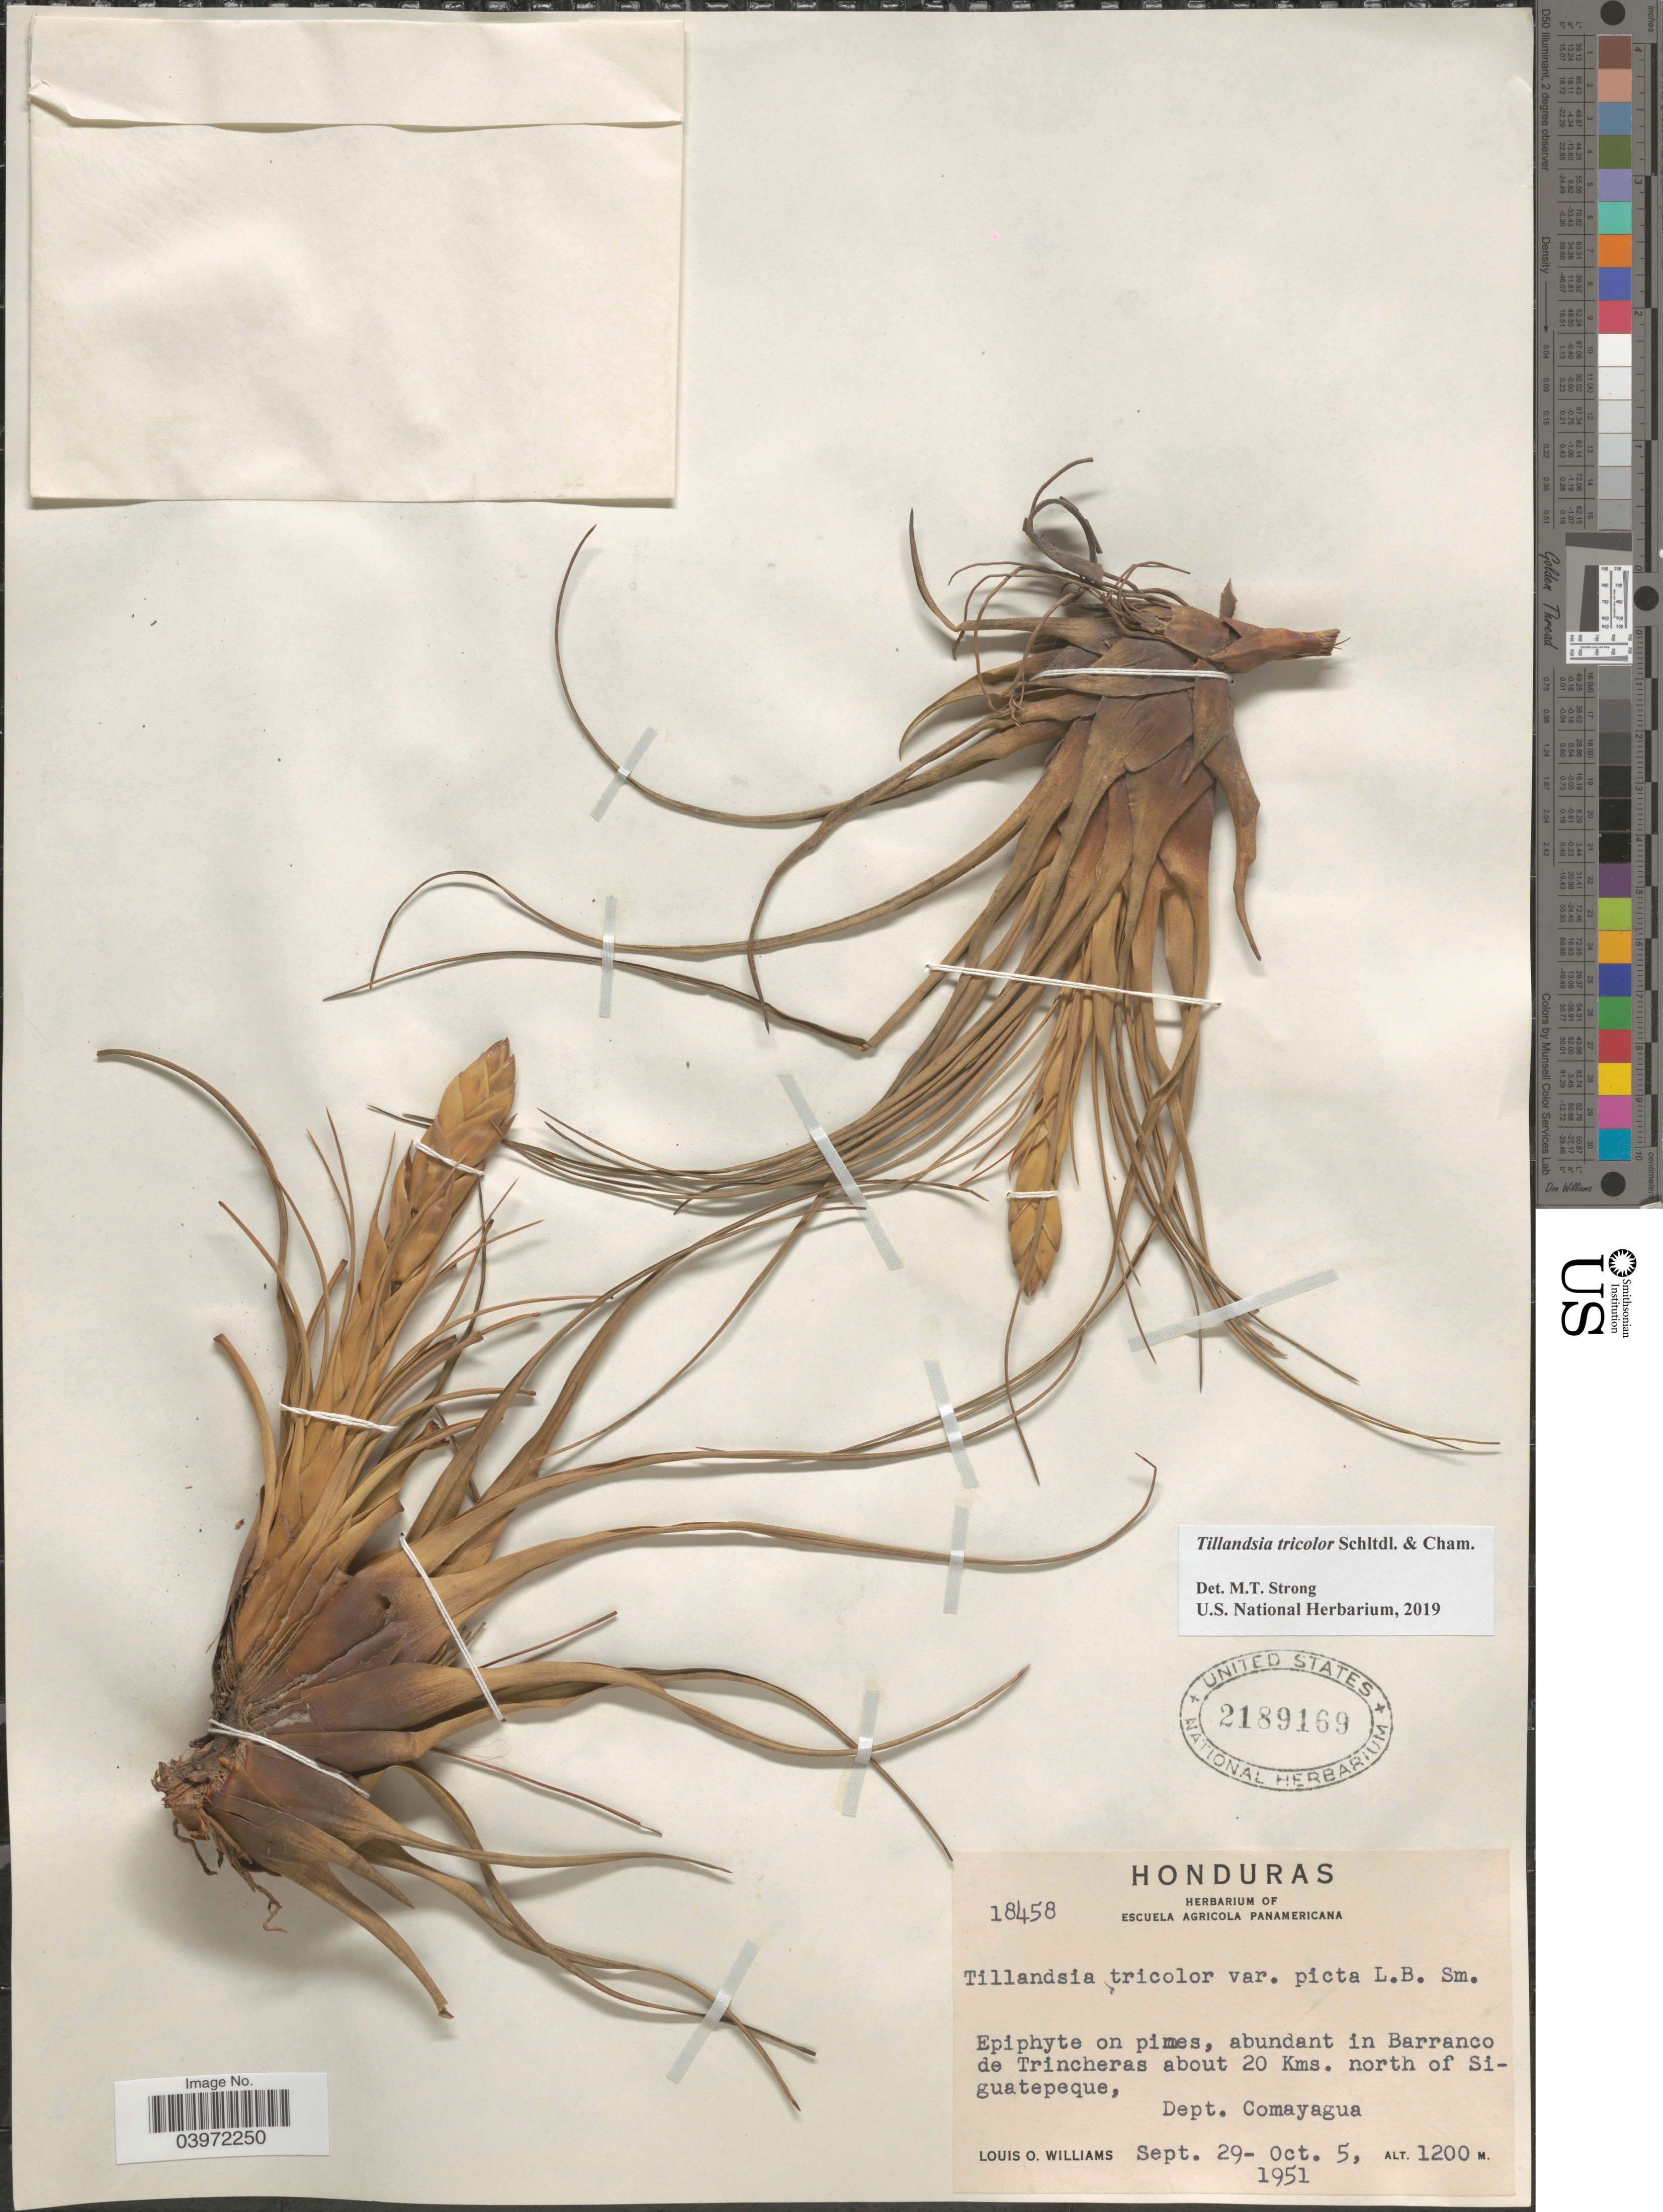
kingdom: Plantae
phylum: Tracheophyta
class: Liliopsida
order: Poales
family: Bromeliaceae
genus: Tillandsia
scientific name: Tillandsia tricolor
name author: Schltdl. & Cham.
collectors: L. O. Williams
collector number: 18458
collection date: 1951-09-29/1951-10-05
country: Honduras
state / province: Comayagua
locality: In Barranco de Trincheras about 20 Kms. north of Siguatepeque, Dept. Comayagua.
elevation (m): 1200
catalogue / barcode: US 2189169